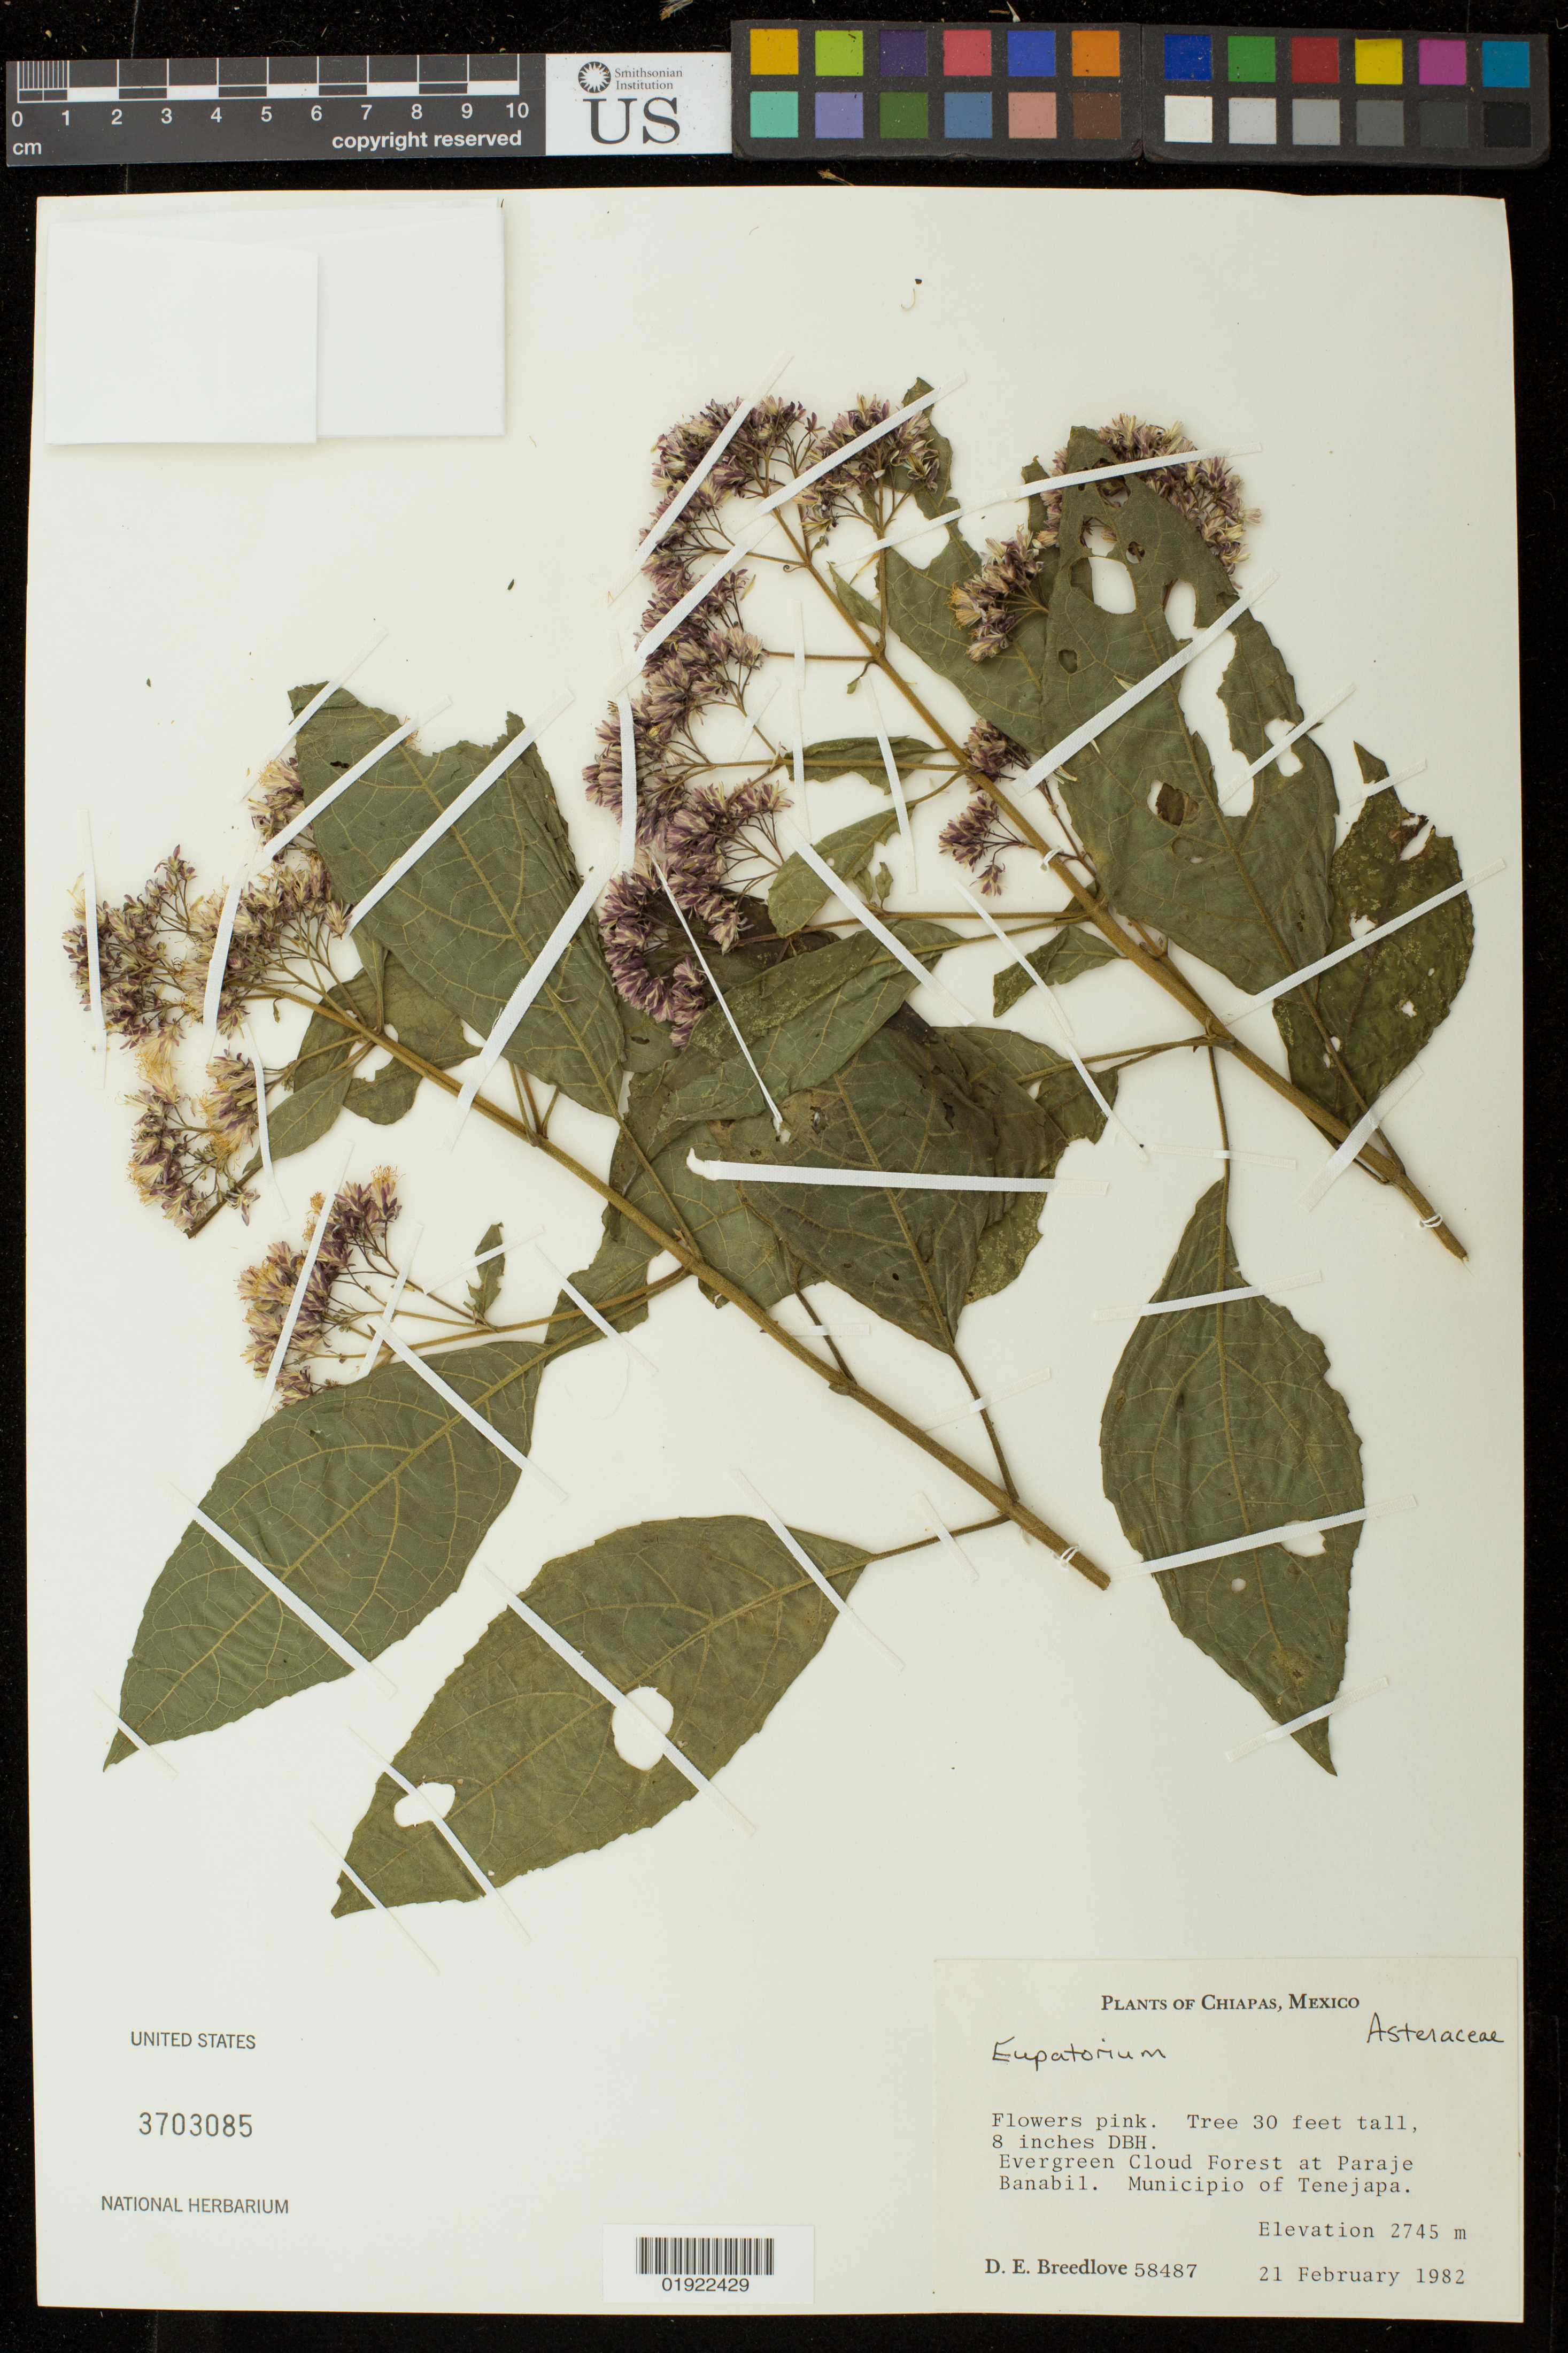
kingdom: Plantae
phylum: Tracheophyta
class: Magnoliopsida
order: Asterales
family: Asteraceae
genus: Eupatorium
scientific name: Eupatorium sp.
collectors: D. E. Breedlove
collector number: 58487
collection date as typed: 21 February 1982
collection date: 1982-02-21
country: Mexico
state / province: Chiapas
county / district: Tenejapa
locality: at Paraje Banabil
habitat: evergreen cloud forest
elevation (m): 2745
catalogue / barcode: US 3703085